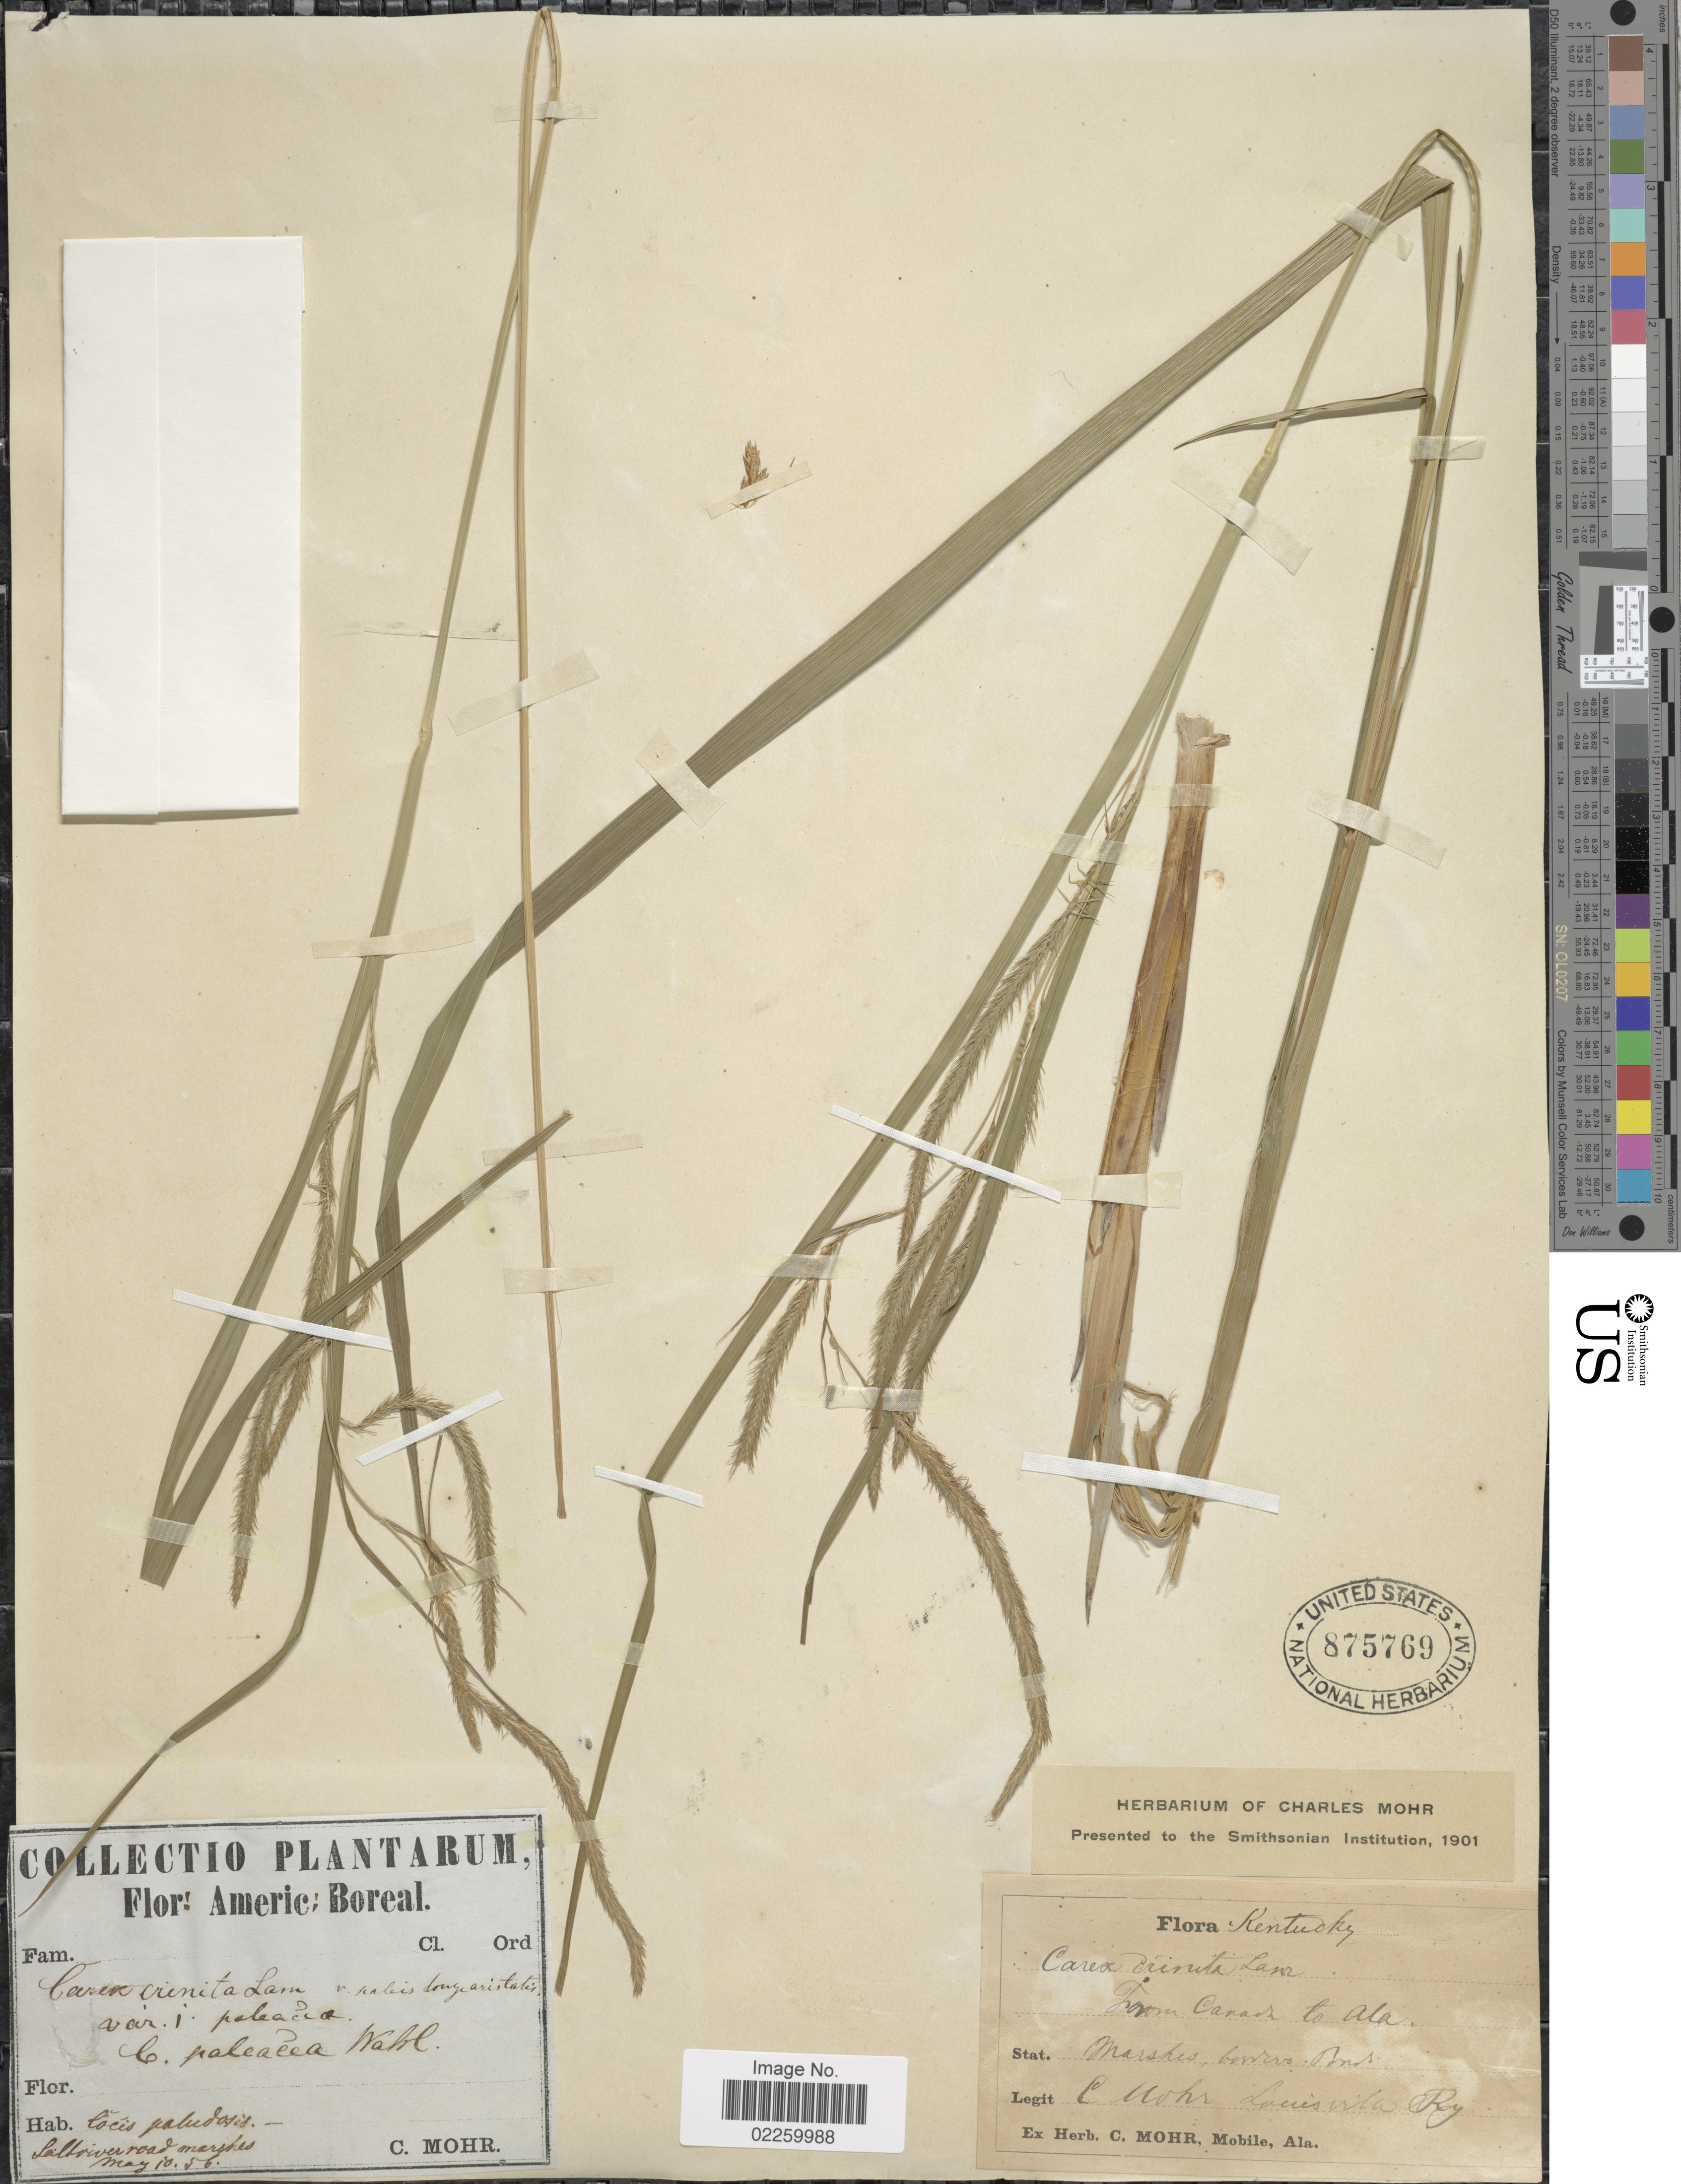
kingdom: Plantae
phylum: Tracheophyta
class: Liliopsida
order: Poales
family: Cyperaceae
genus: Carex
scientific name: Carex crinita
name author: Lam.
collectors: C. T. Mohr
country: United States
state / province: Kentucky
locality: Louisville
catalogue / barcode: US 875769